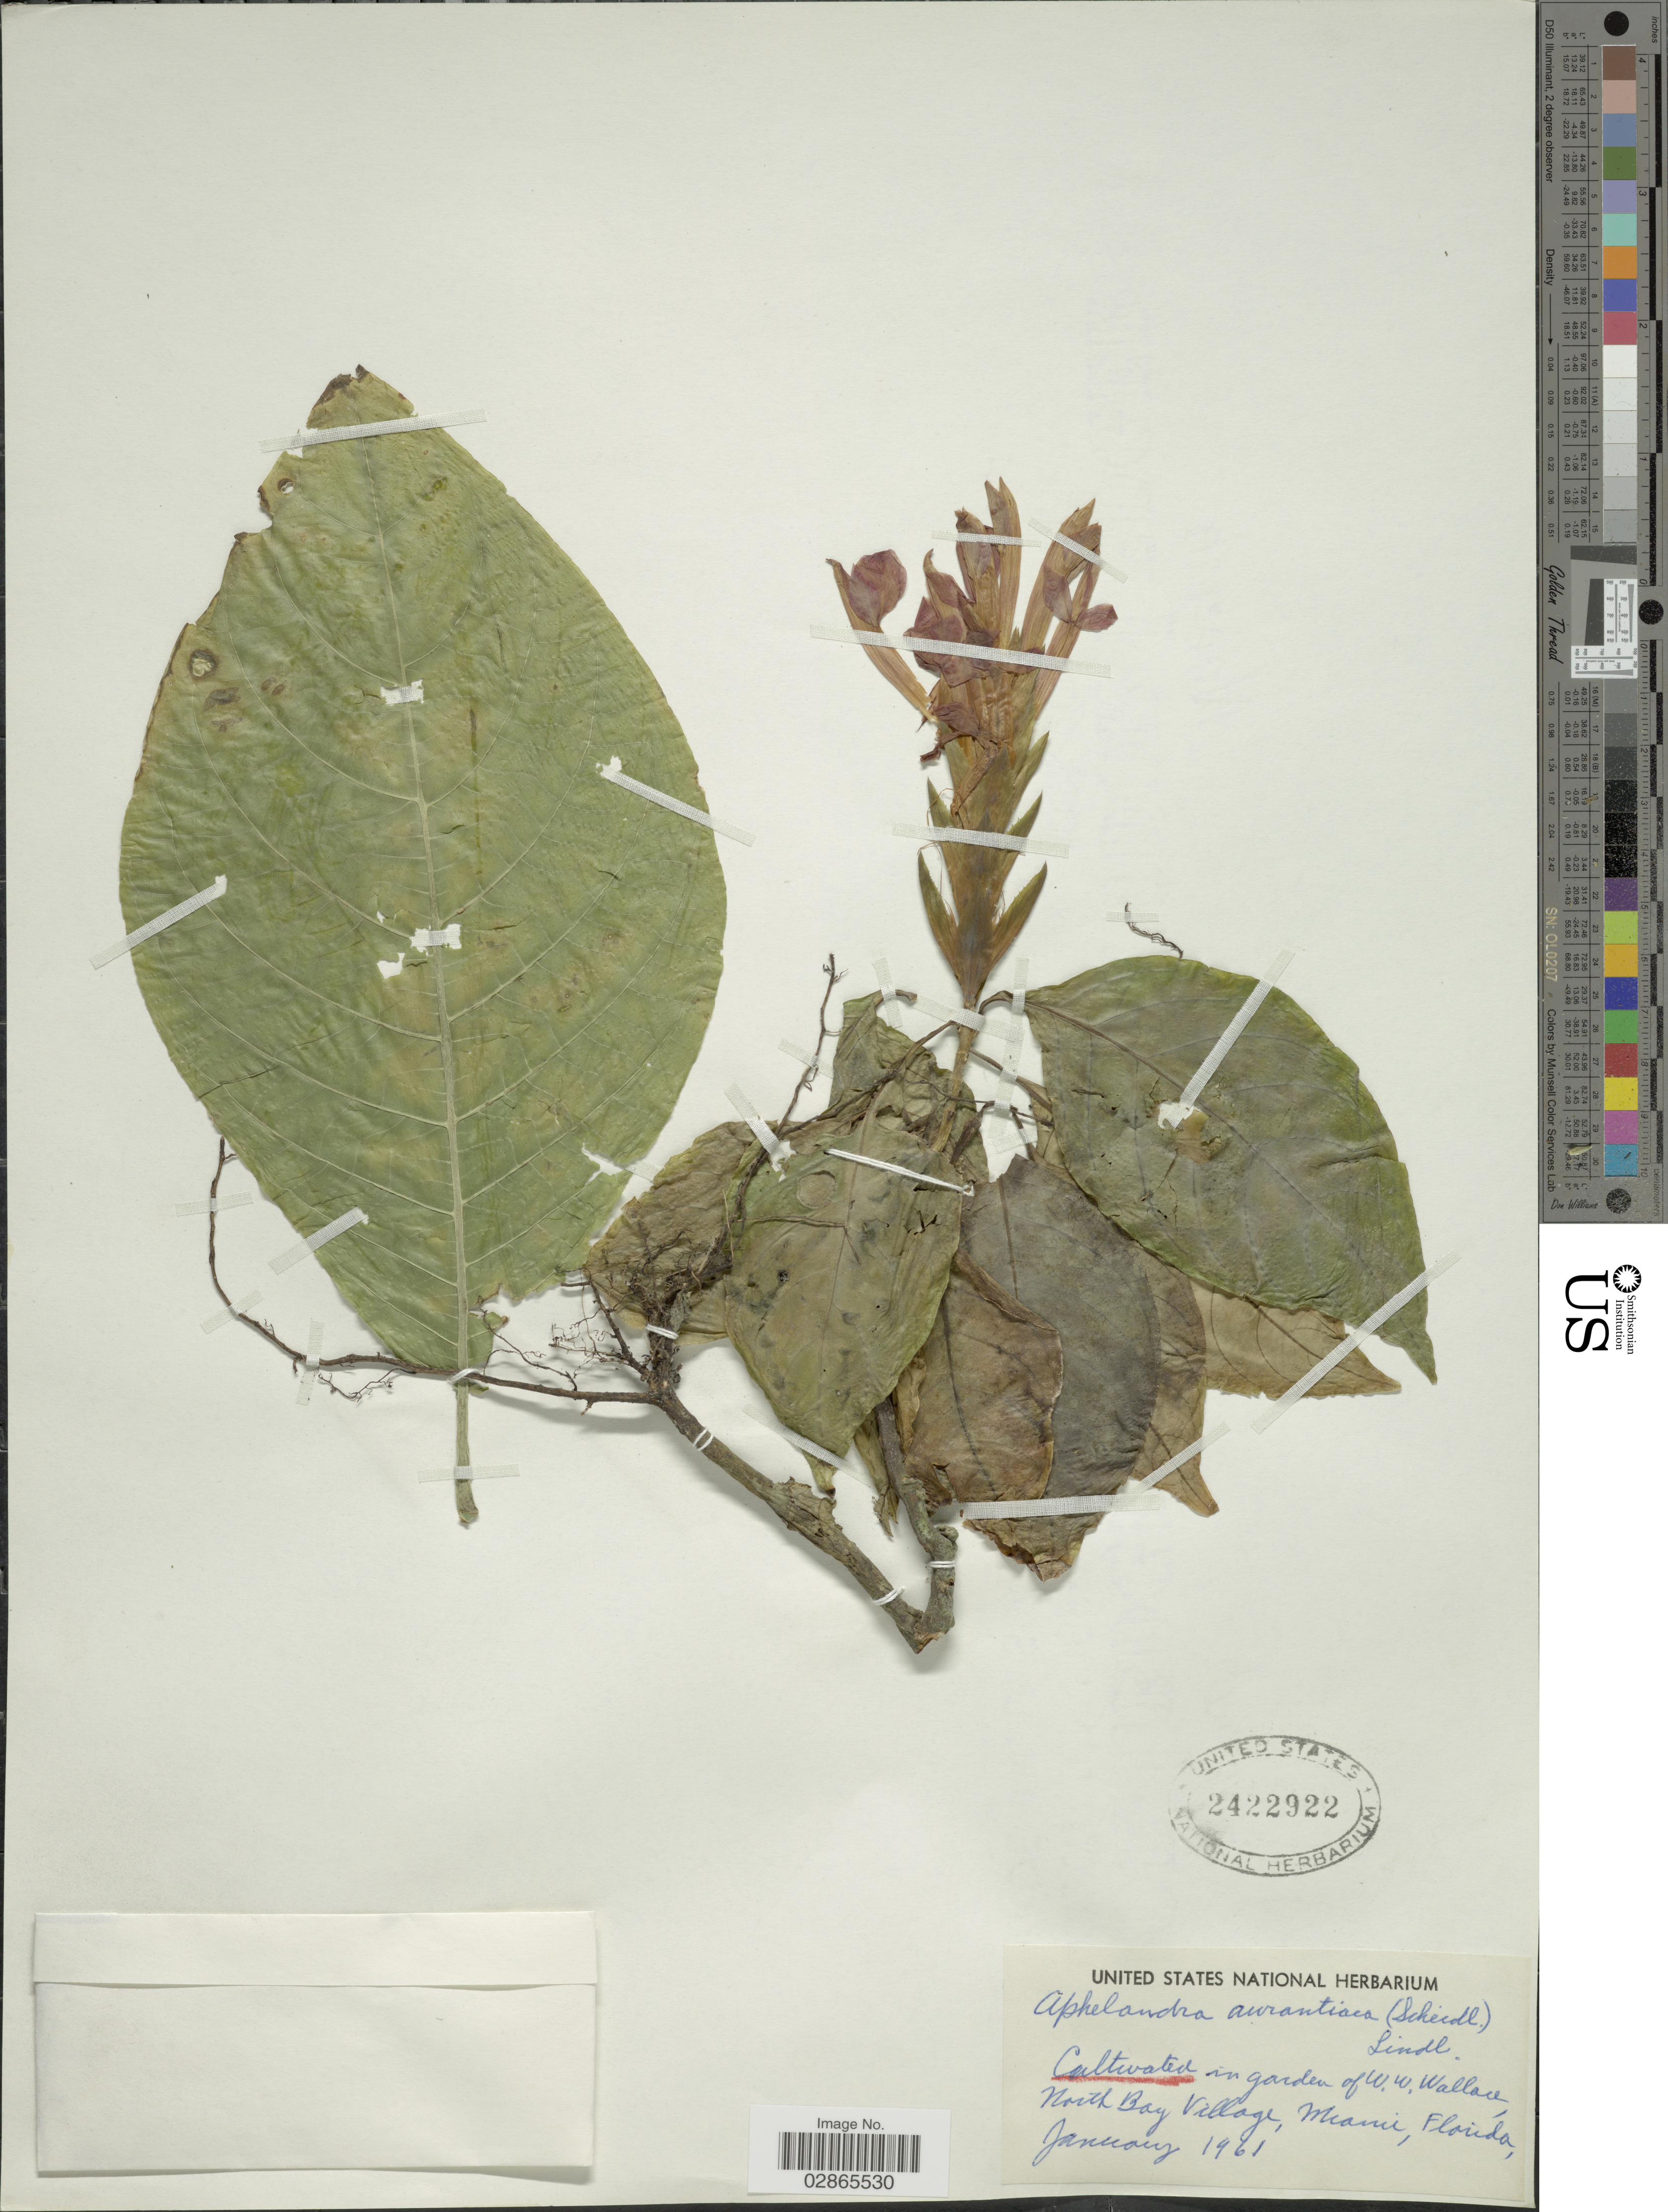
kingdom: Plantae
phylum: Tracheophyta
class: Magnoliopsida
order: Lamiales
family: Acanthaceae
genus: Aphelandra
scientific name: Aphelandra aurantiaca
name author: (Scheidw.) Lindl.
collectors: ex herb. United States National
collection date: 1961-01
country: United States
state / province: Florida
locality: Garden of W. W. Wallace, North Bay Village, Miami.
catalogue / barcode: US 2422922